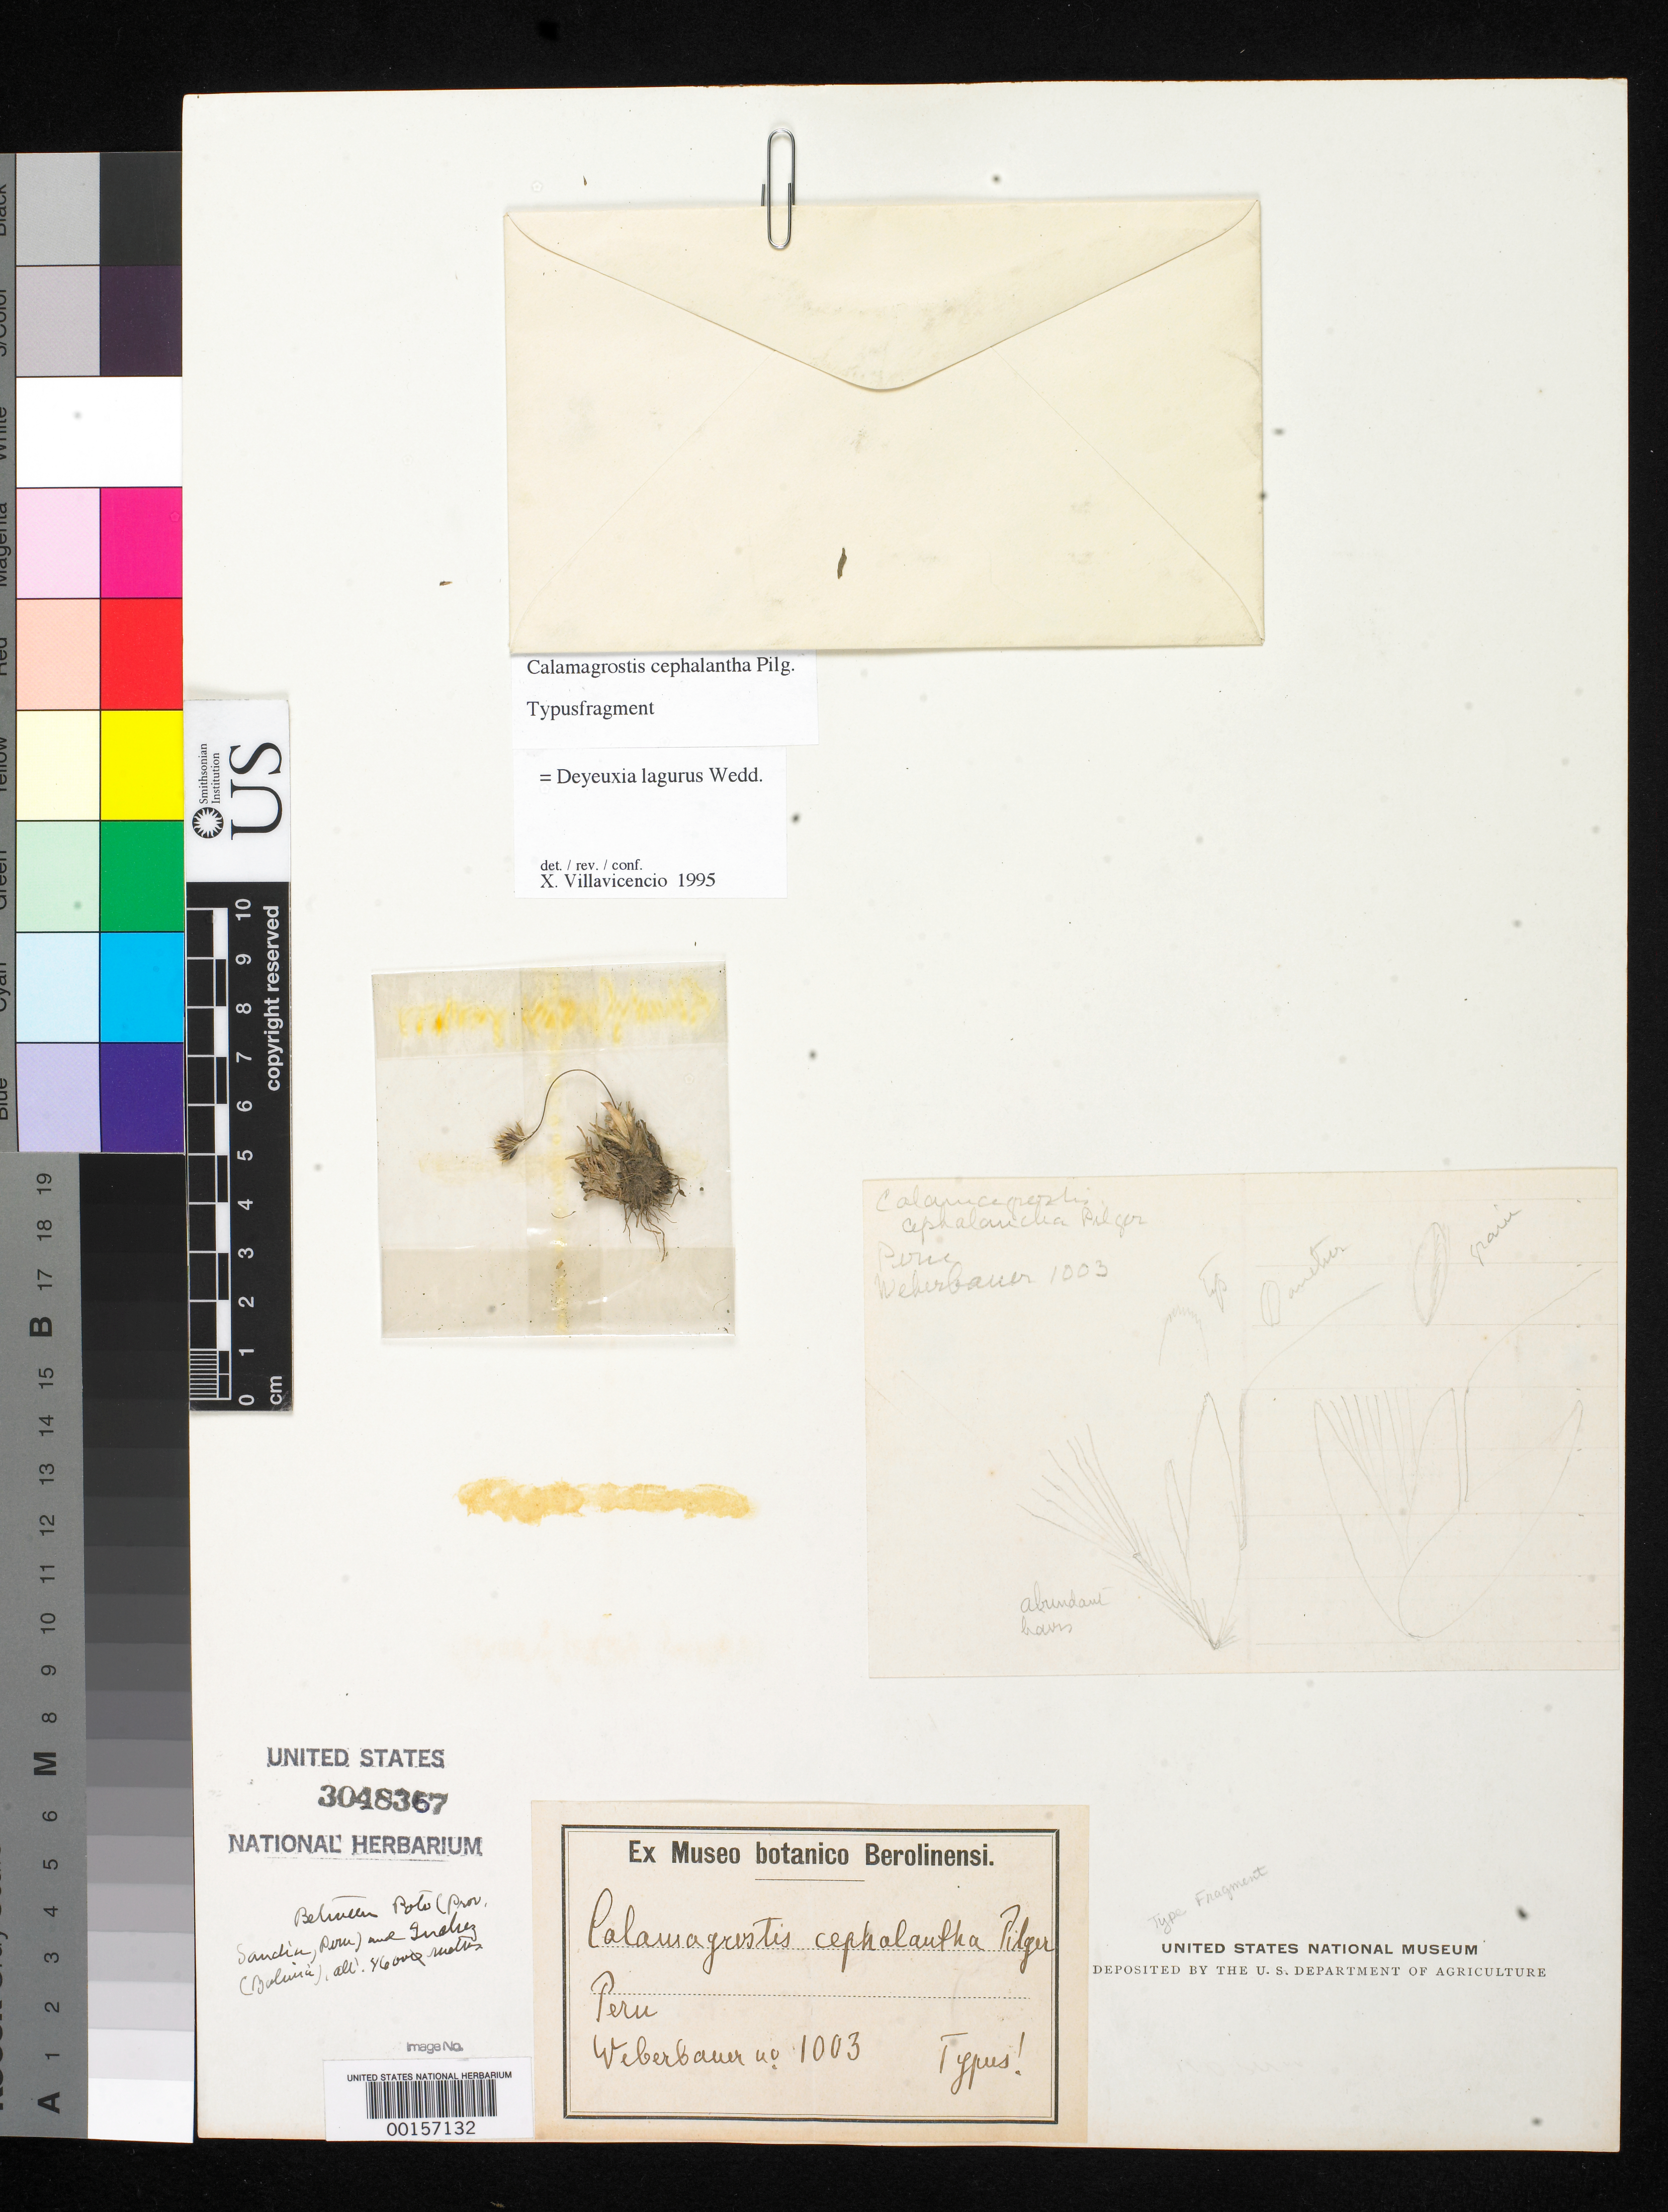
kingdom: Plantae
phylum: Tracheophyta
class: Liliopsida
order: Poales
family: Poaceae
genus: Calamagrostis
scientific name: Calamagrostis cephalantha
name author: Pilg.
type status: Type Fragment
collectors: A. Weberbauer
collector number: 1003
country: Peru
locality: Andes Mountains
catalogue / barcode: US 3048367